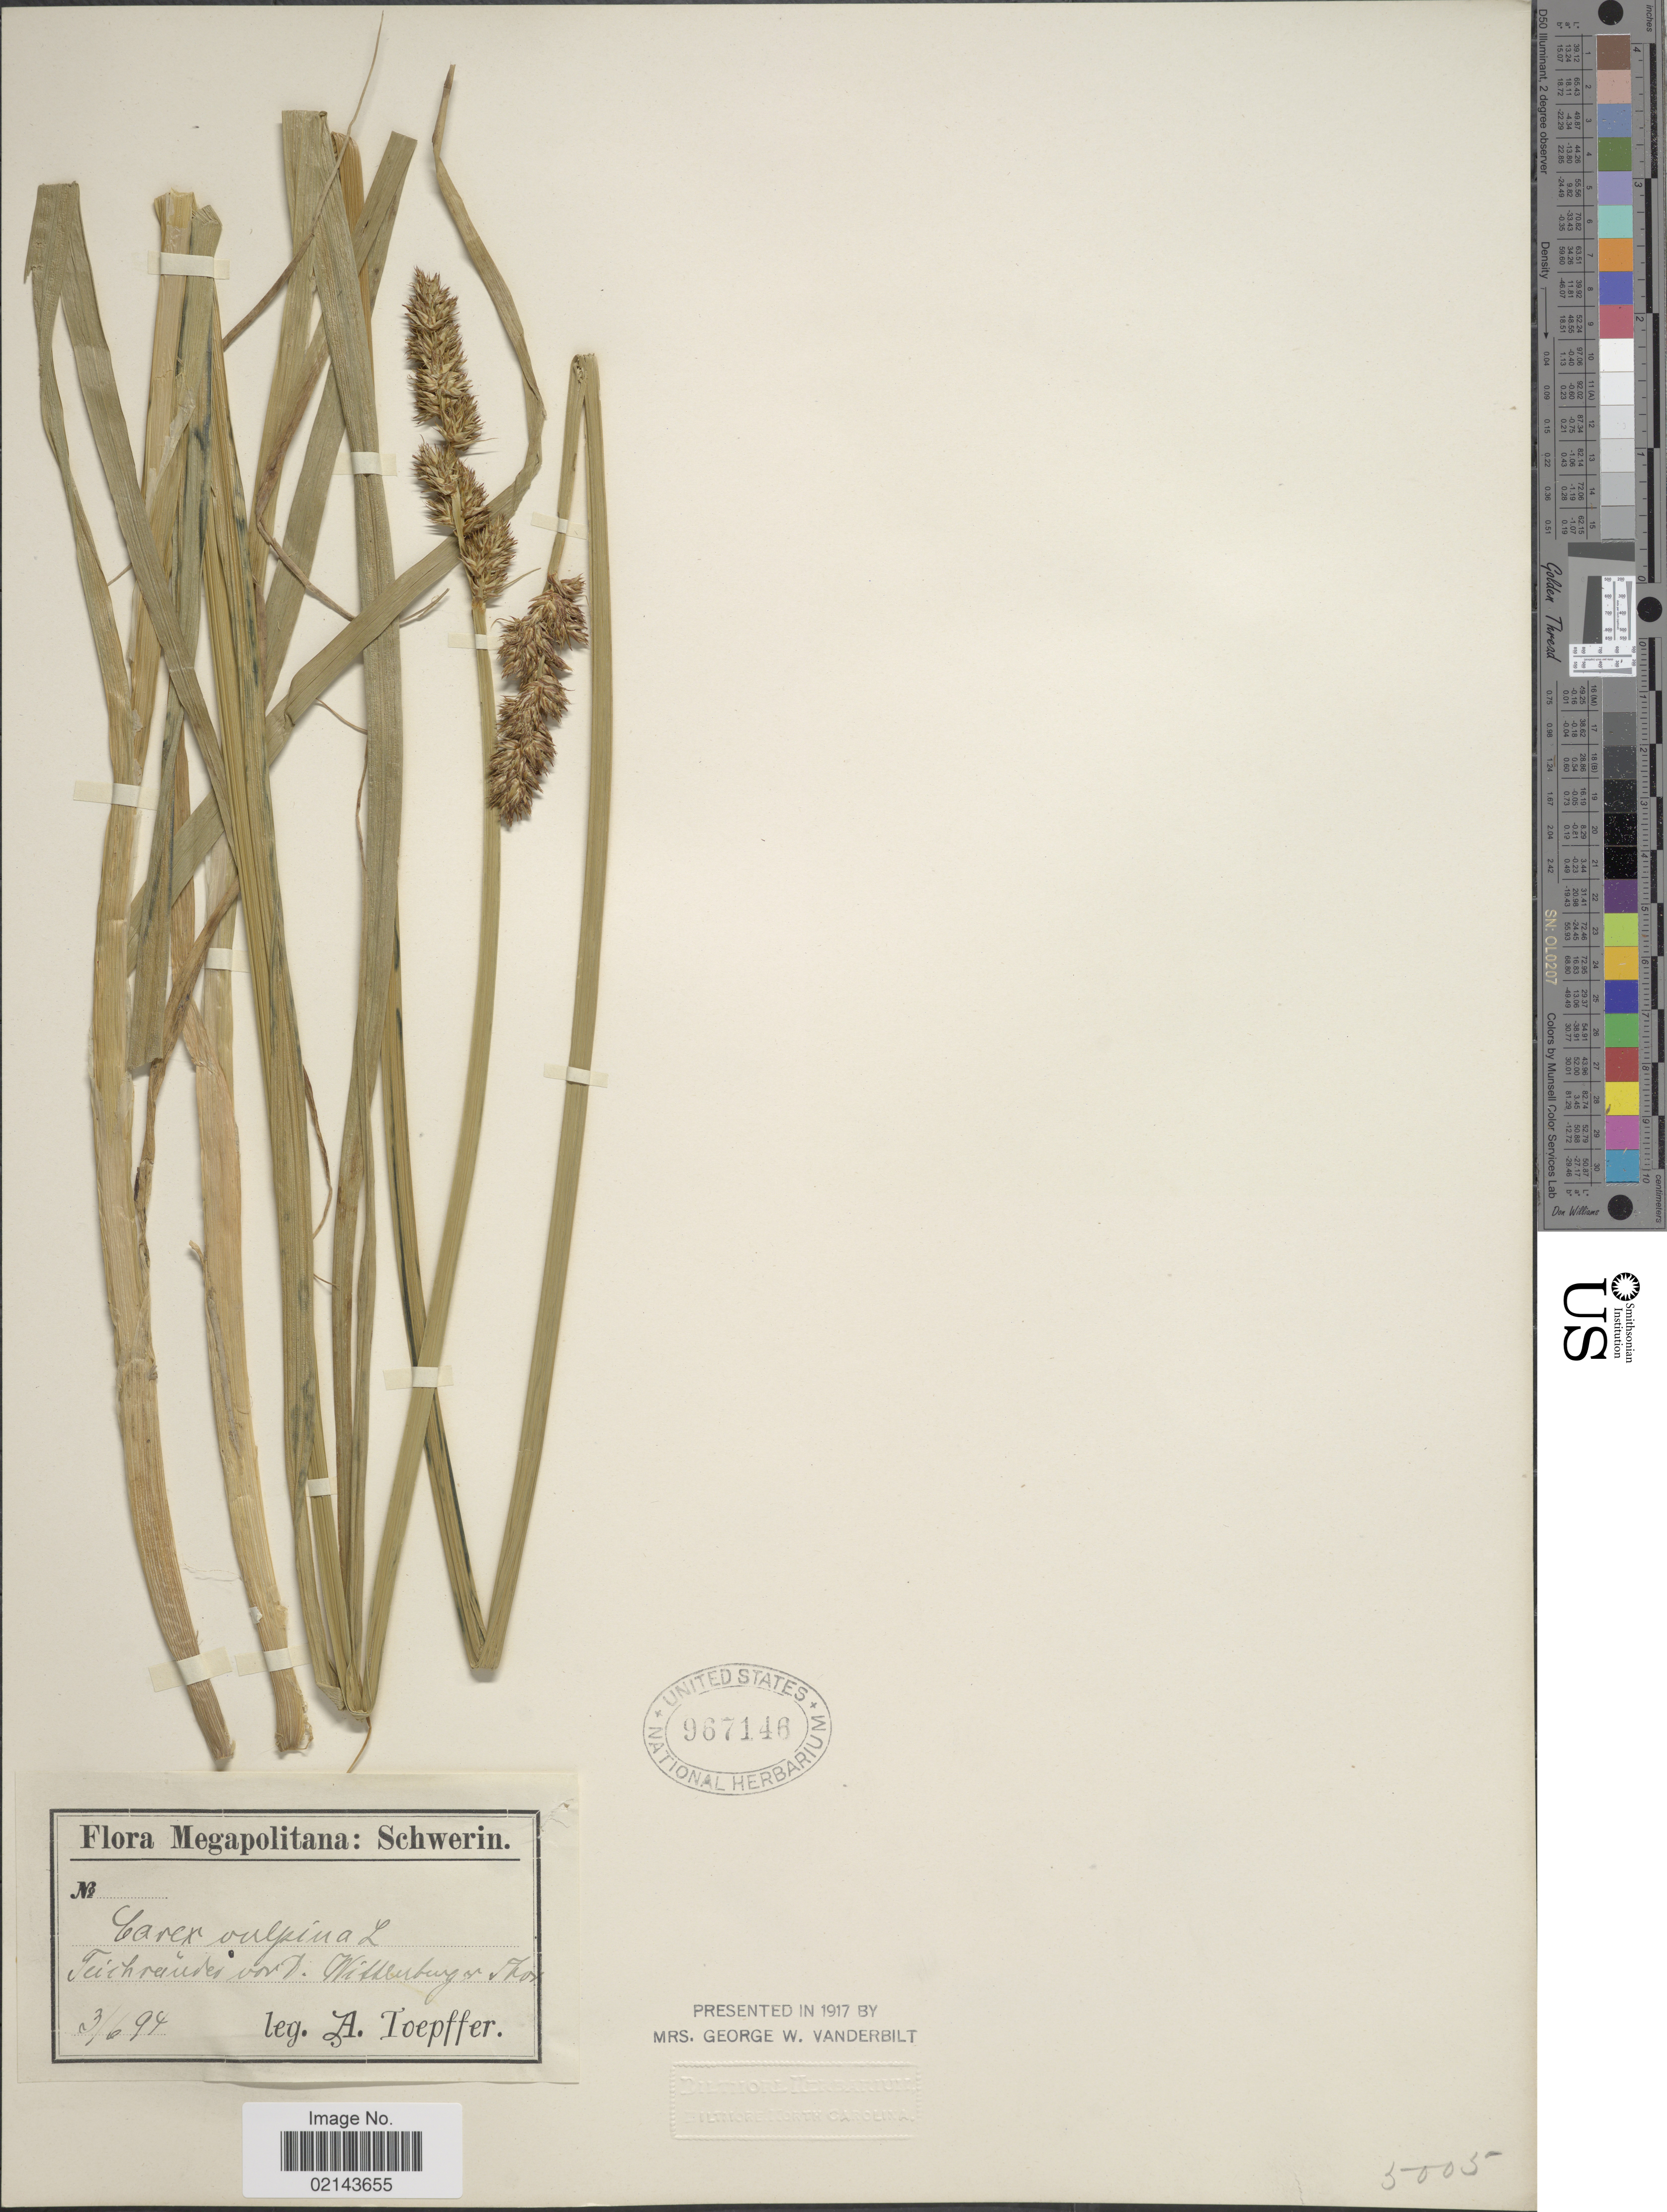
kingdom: Plantae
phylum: Tracheophyta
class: Liliopsida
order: Poales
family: Cyperaceae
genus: Carex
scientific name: Carex vulpina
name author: L.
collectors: A. Toepffer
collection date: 1894-06-03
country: Germany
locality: Megapolitana: Schwerin, Teichreinder vort. Wittenburg - Thox [interpreted]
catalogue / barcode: US 967146